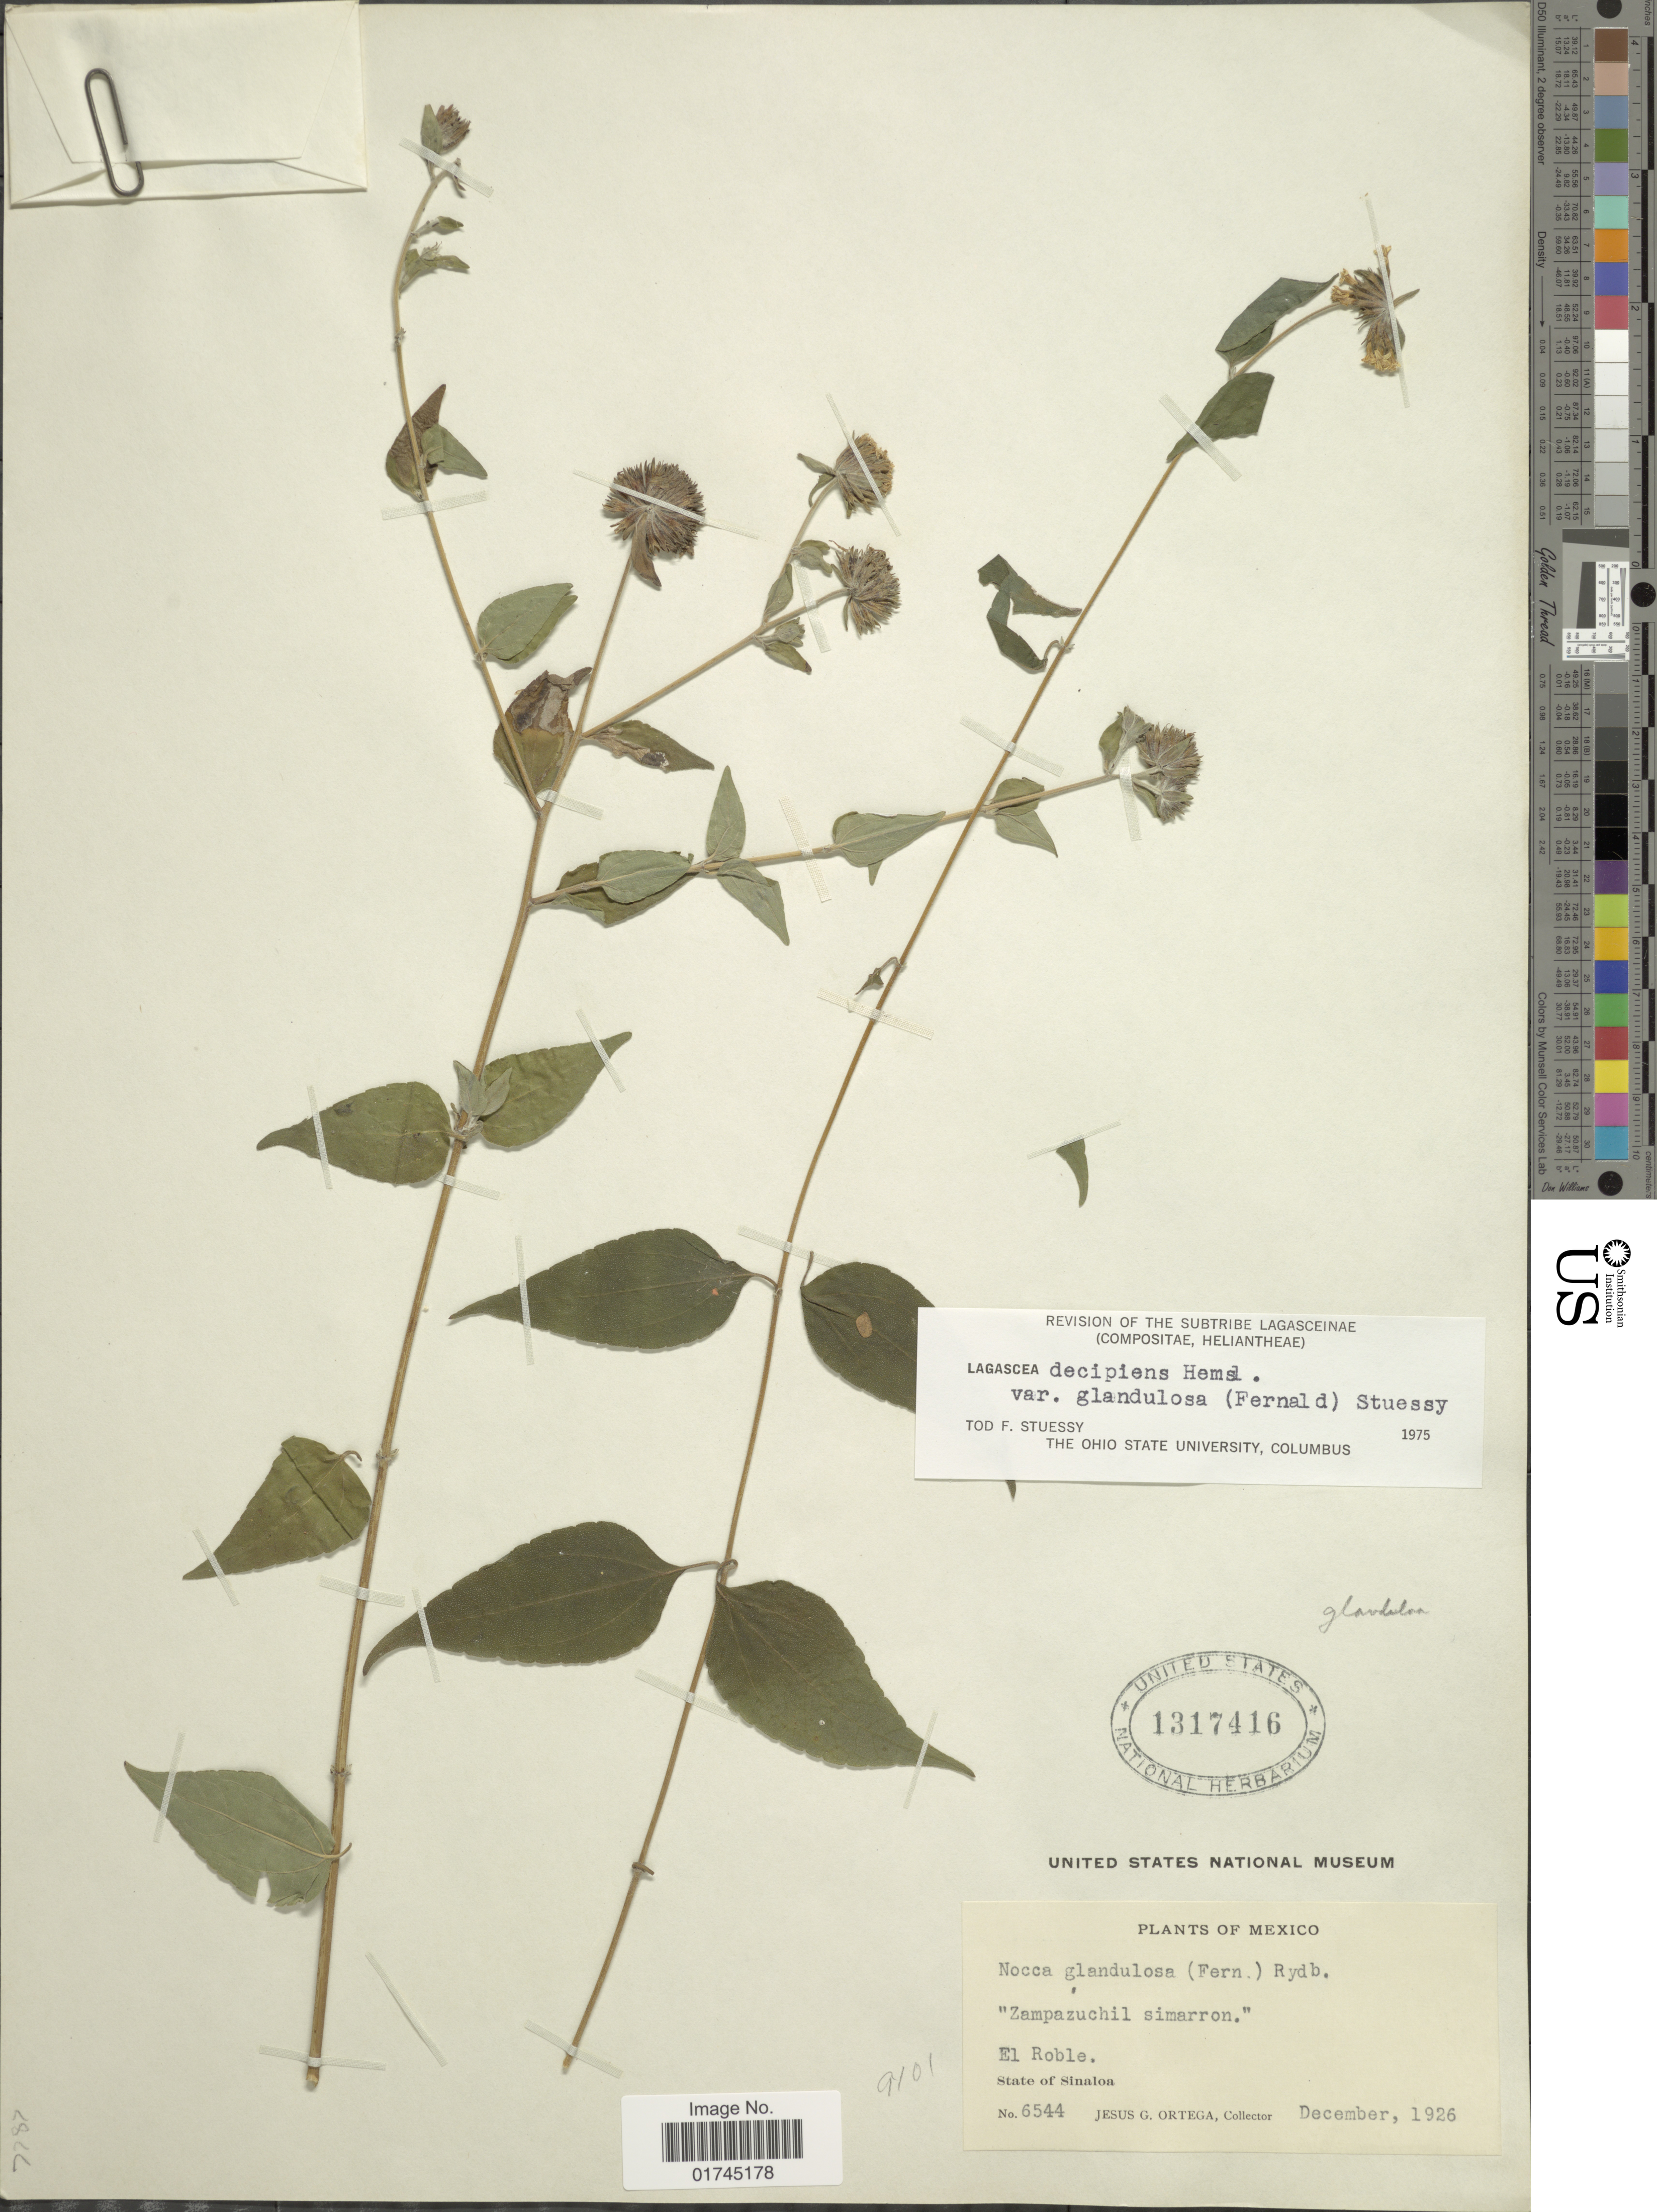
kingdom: Plantae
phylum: Tracheophyta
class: Magnoliopsida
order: Asterales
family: Asteraceae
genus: Lagascea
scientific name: Lagascea decipiens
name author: Hemsl.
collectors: J. Ortega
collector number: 6544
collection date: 1926-12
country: Mexico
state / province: Sinaloa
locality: Zampazuchill simarron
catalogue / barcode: US 1317416